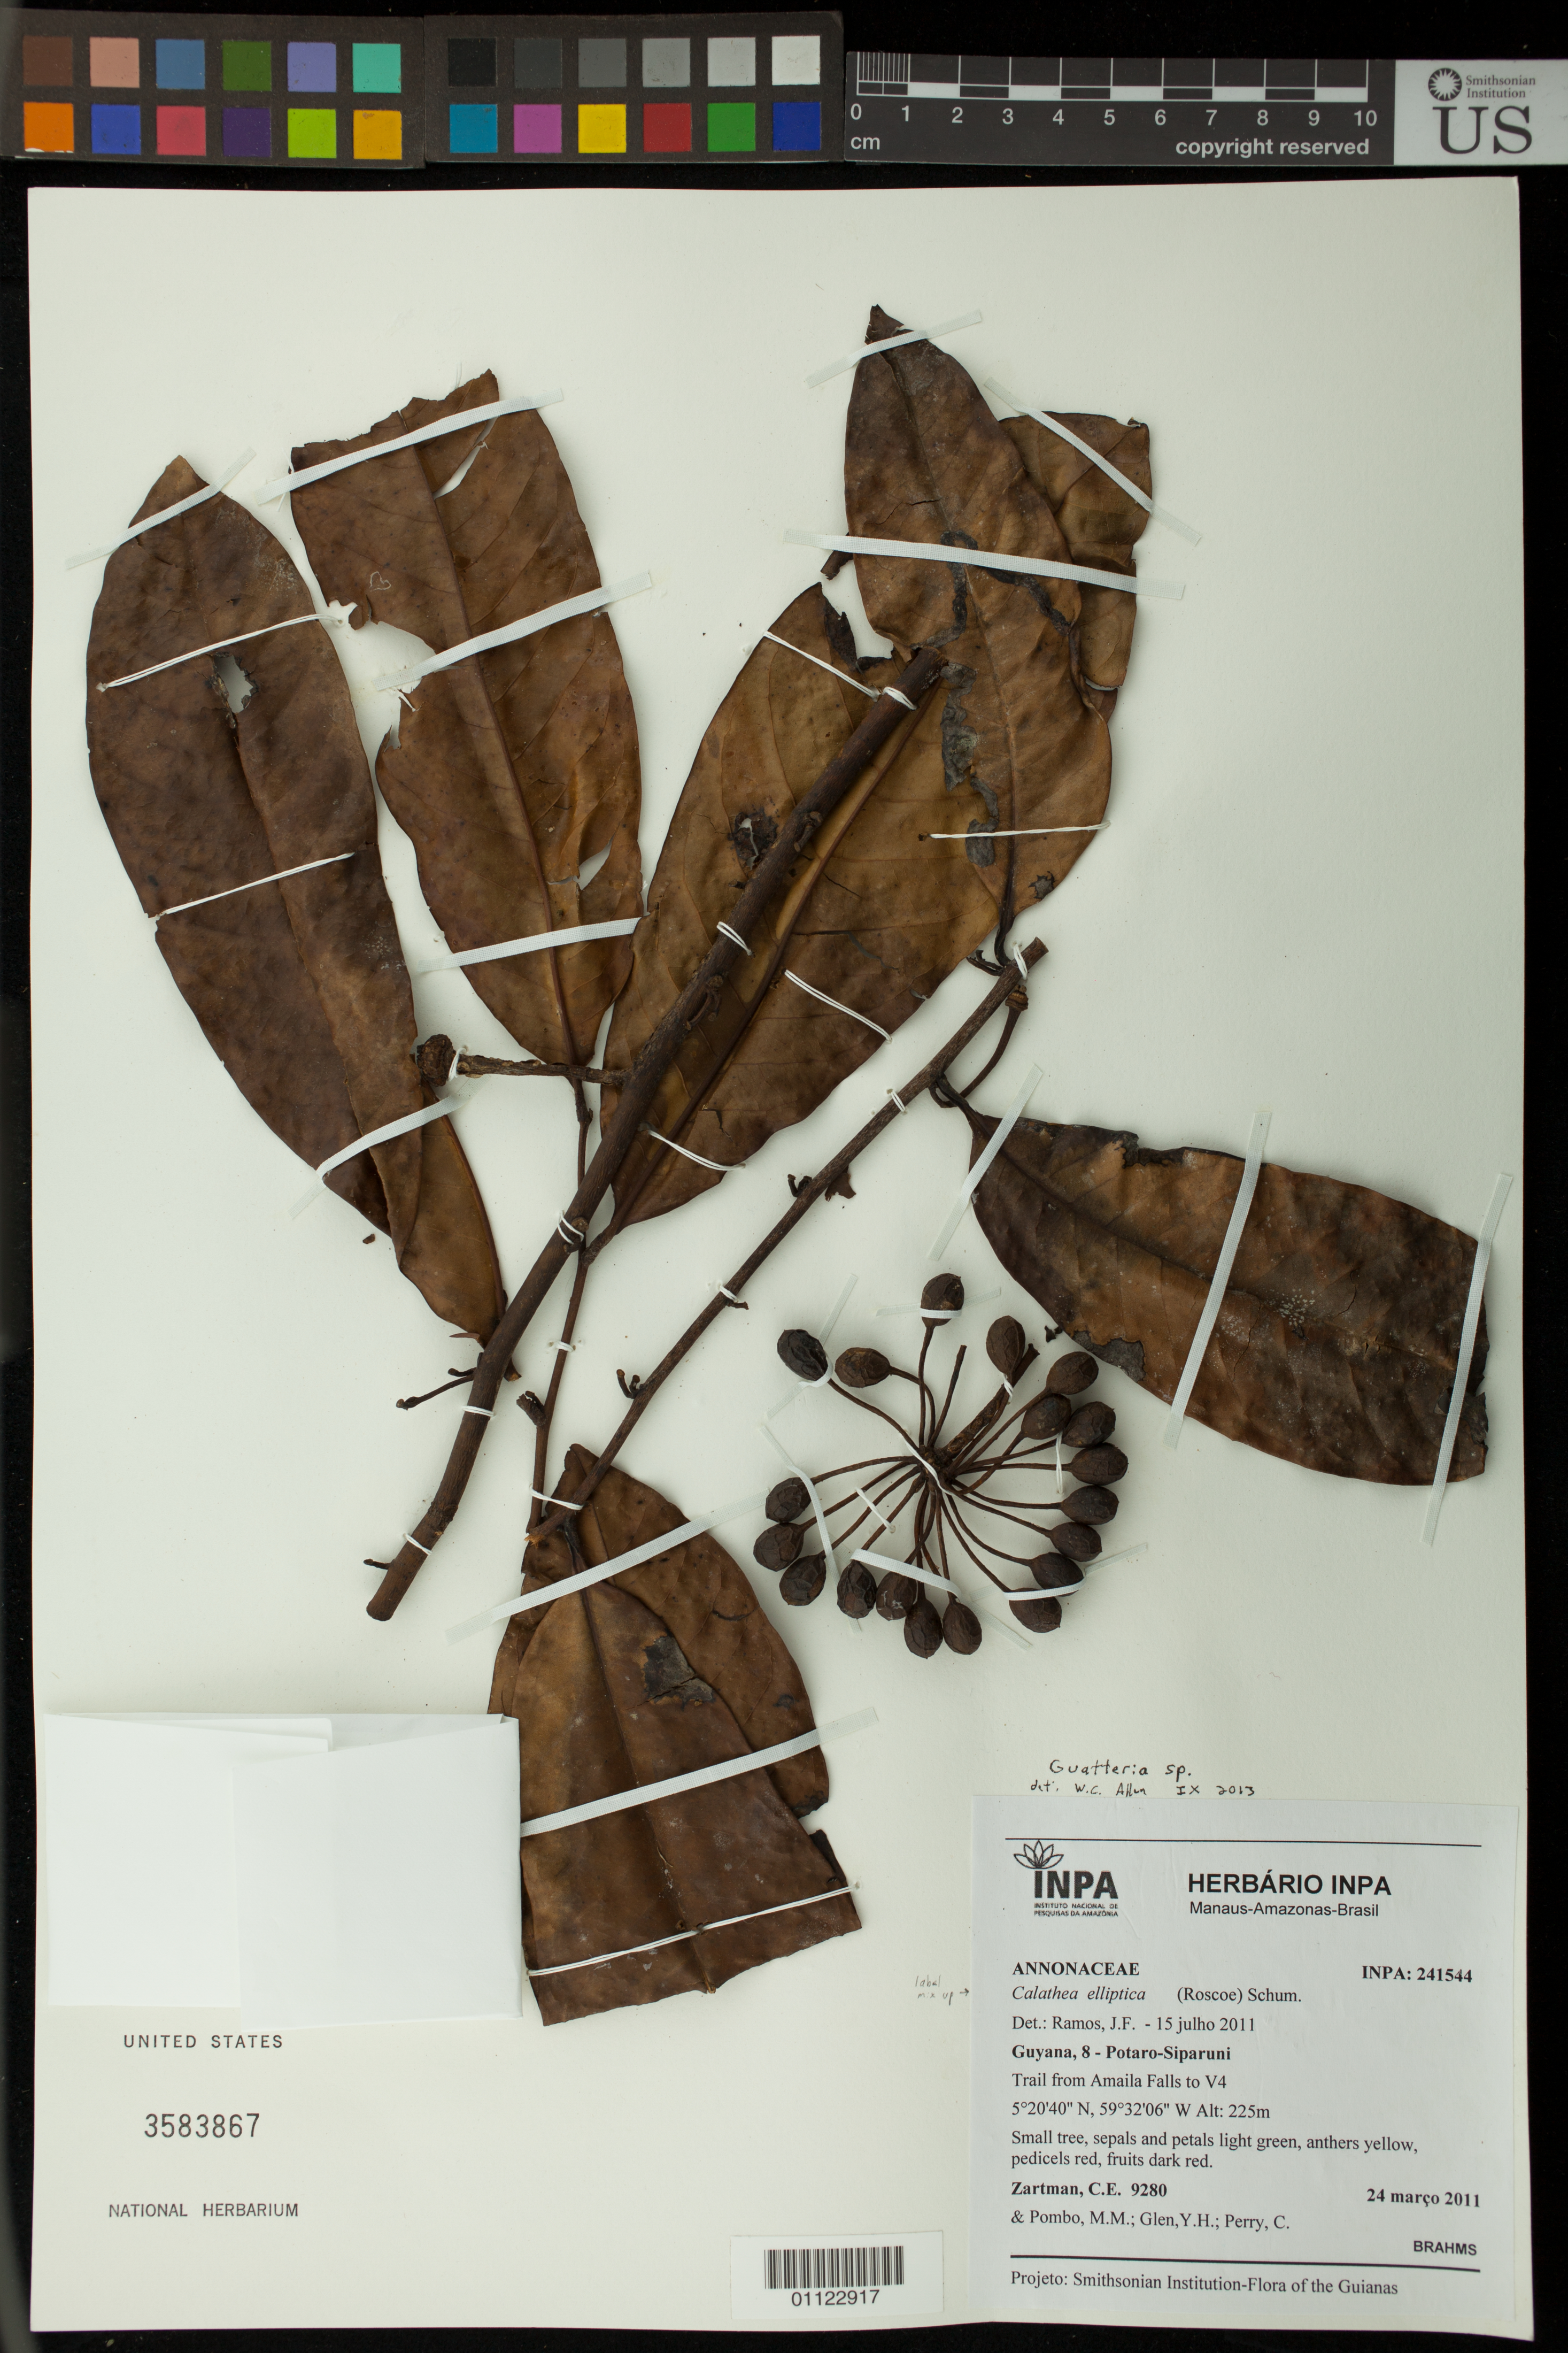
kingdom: Plantae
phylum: Tracheophyta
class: Magnoliopsida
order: Magnoliales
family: Annonaceae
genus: Guatteria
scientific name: Guatteria punctata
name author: (Aubl.) R.A. Howard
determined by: Maas, Paul J.; Maas, H.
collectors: C. Zartman, M. Pombo, Y. Glen & C. Perry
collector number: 9280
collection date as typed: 24-Mar-11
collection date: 1911-03-24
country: Guyana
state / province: Potaro-Siparuni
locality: Amaila Falls to V4 trail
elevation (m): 225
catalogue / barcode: US 3583867